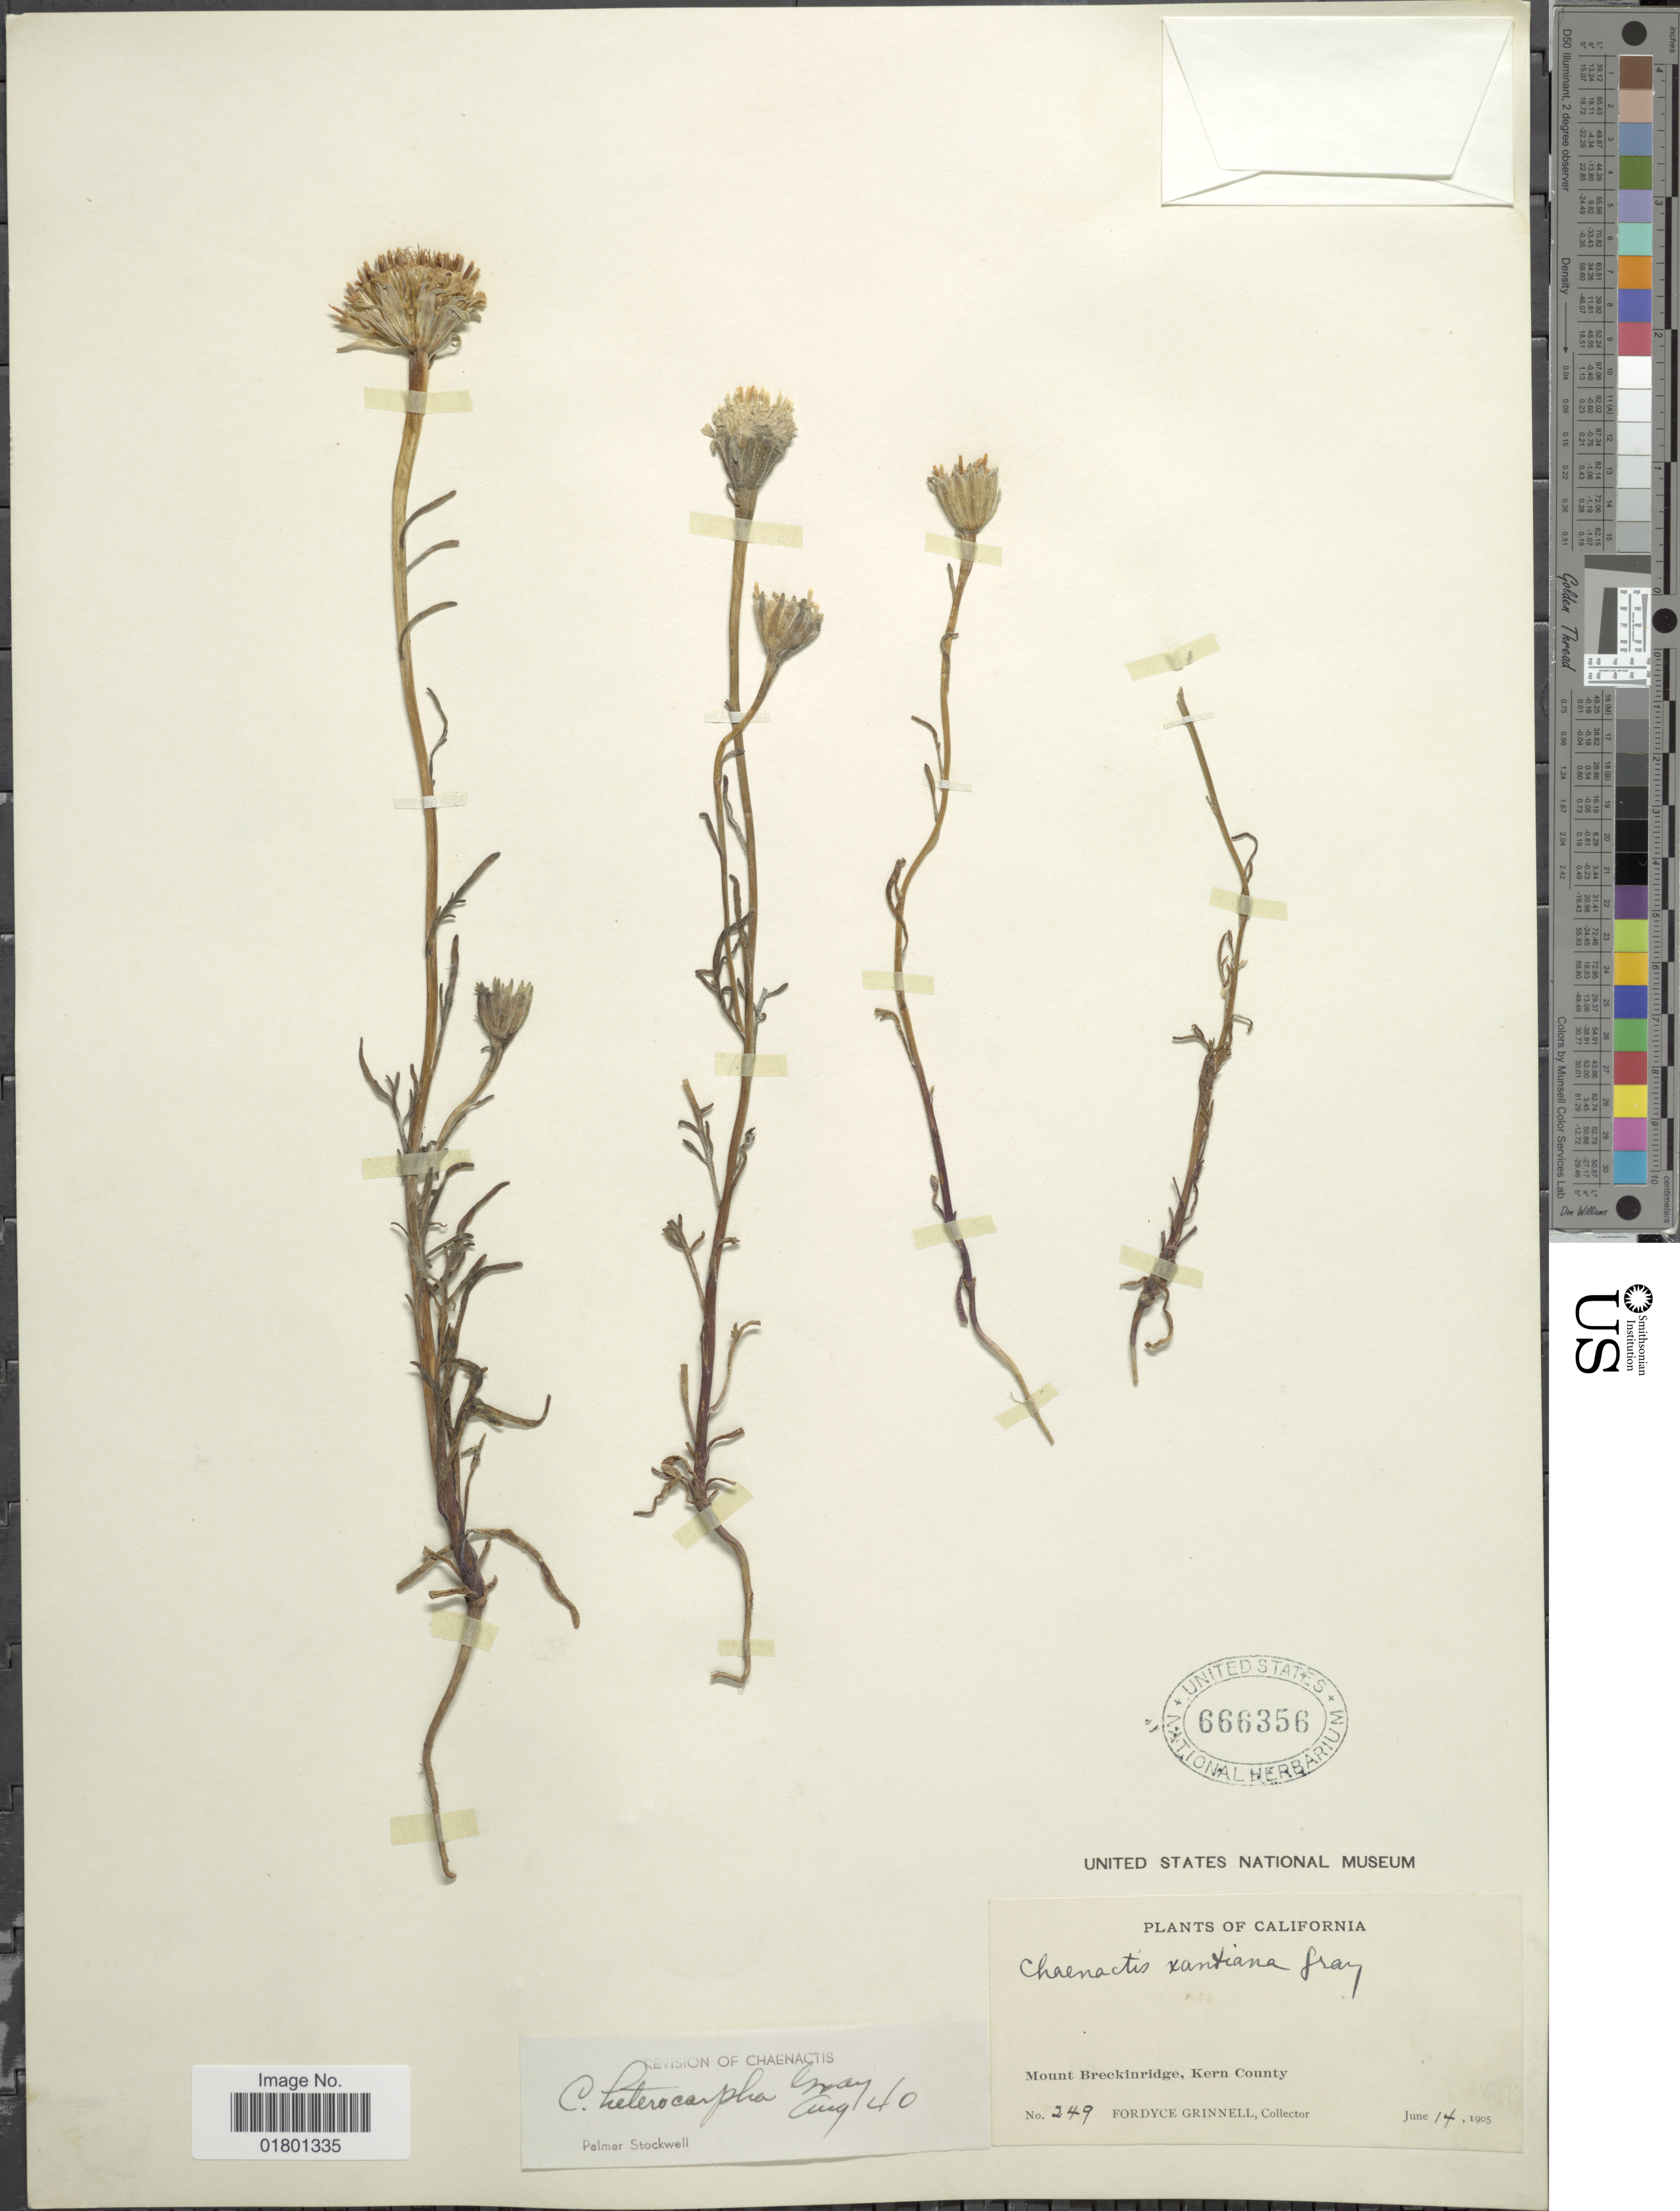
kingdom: Plantae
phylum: Tracheophyta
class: Magnoliopsida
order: Asterales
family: Asteraceae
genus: Chaenactis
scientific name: Chaenactis heterocarpha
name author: Torr. & A. Gray ex A. Gray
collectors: F. Grinnell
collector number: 249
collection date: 1905-06-14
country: United States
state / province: California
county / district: Kern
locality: Mount Breckinridge, Kern County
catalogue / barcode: US 666356